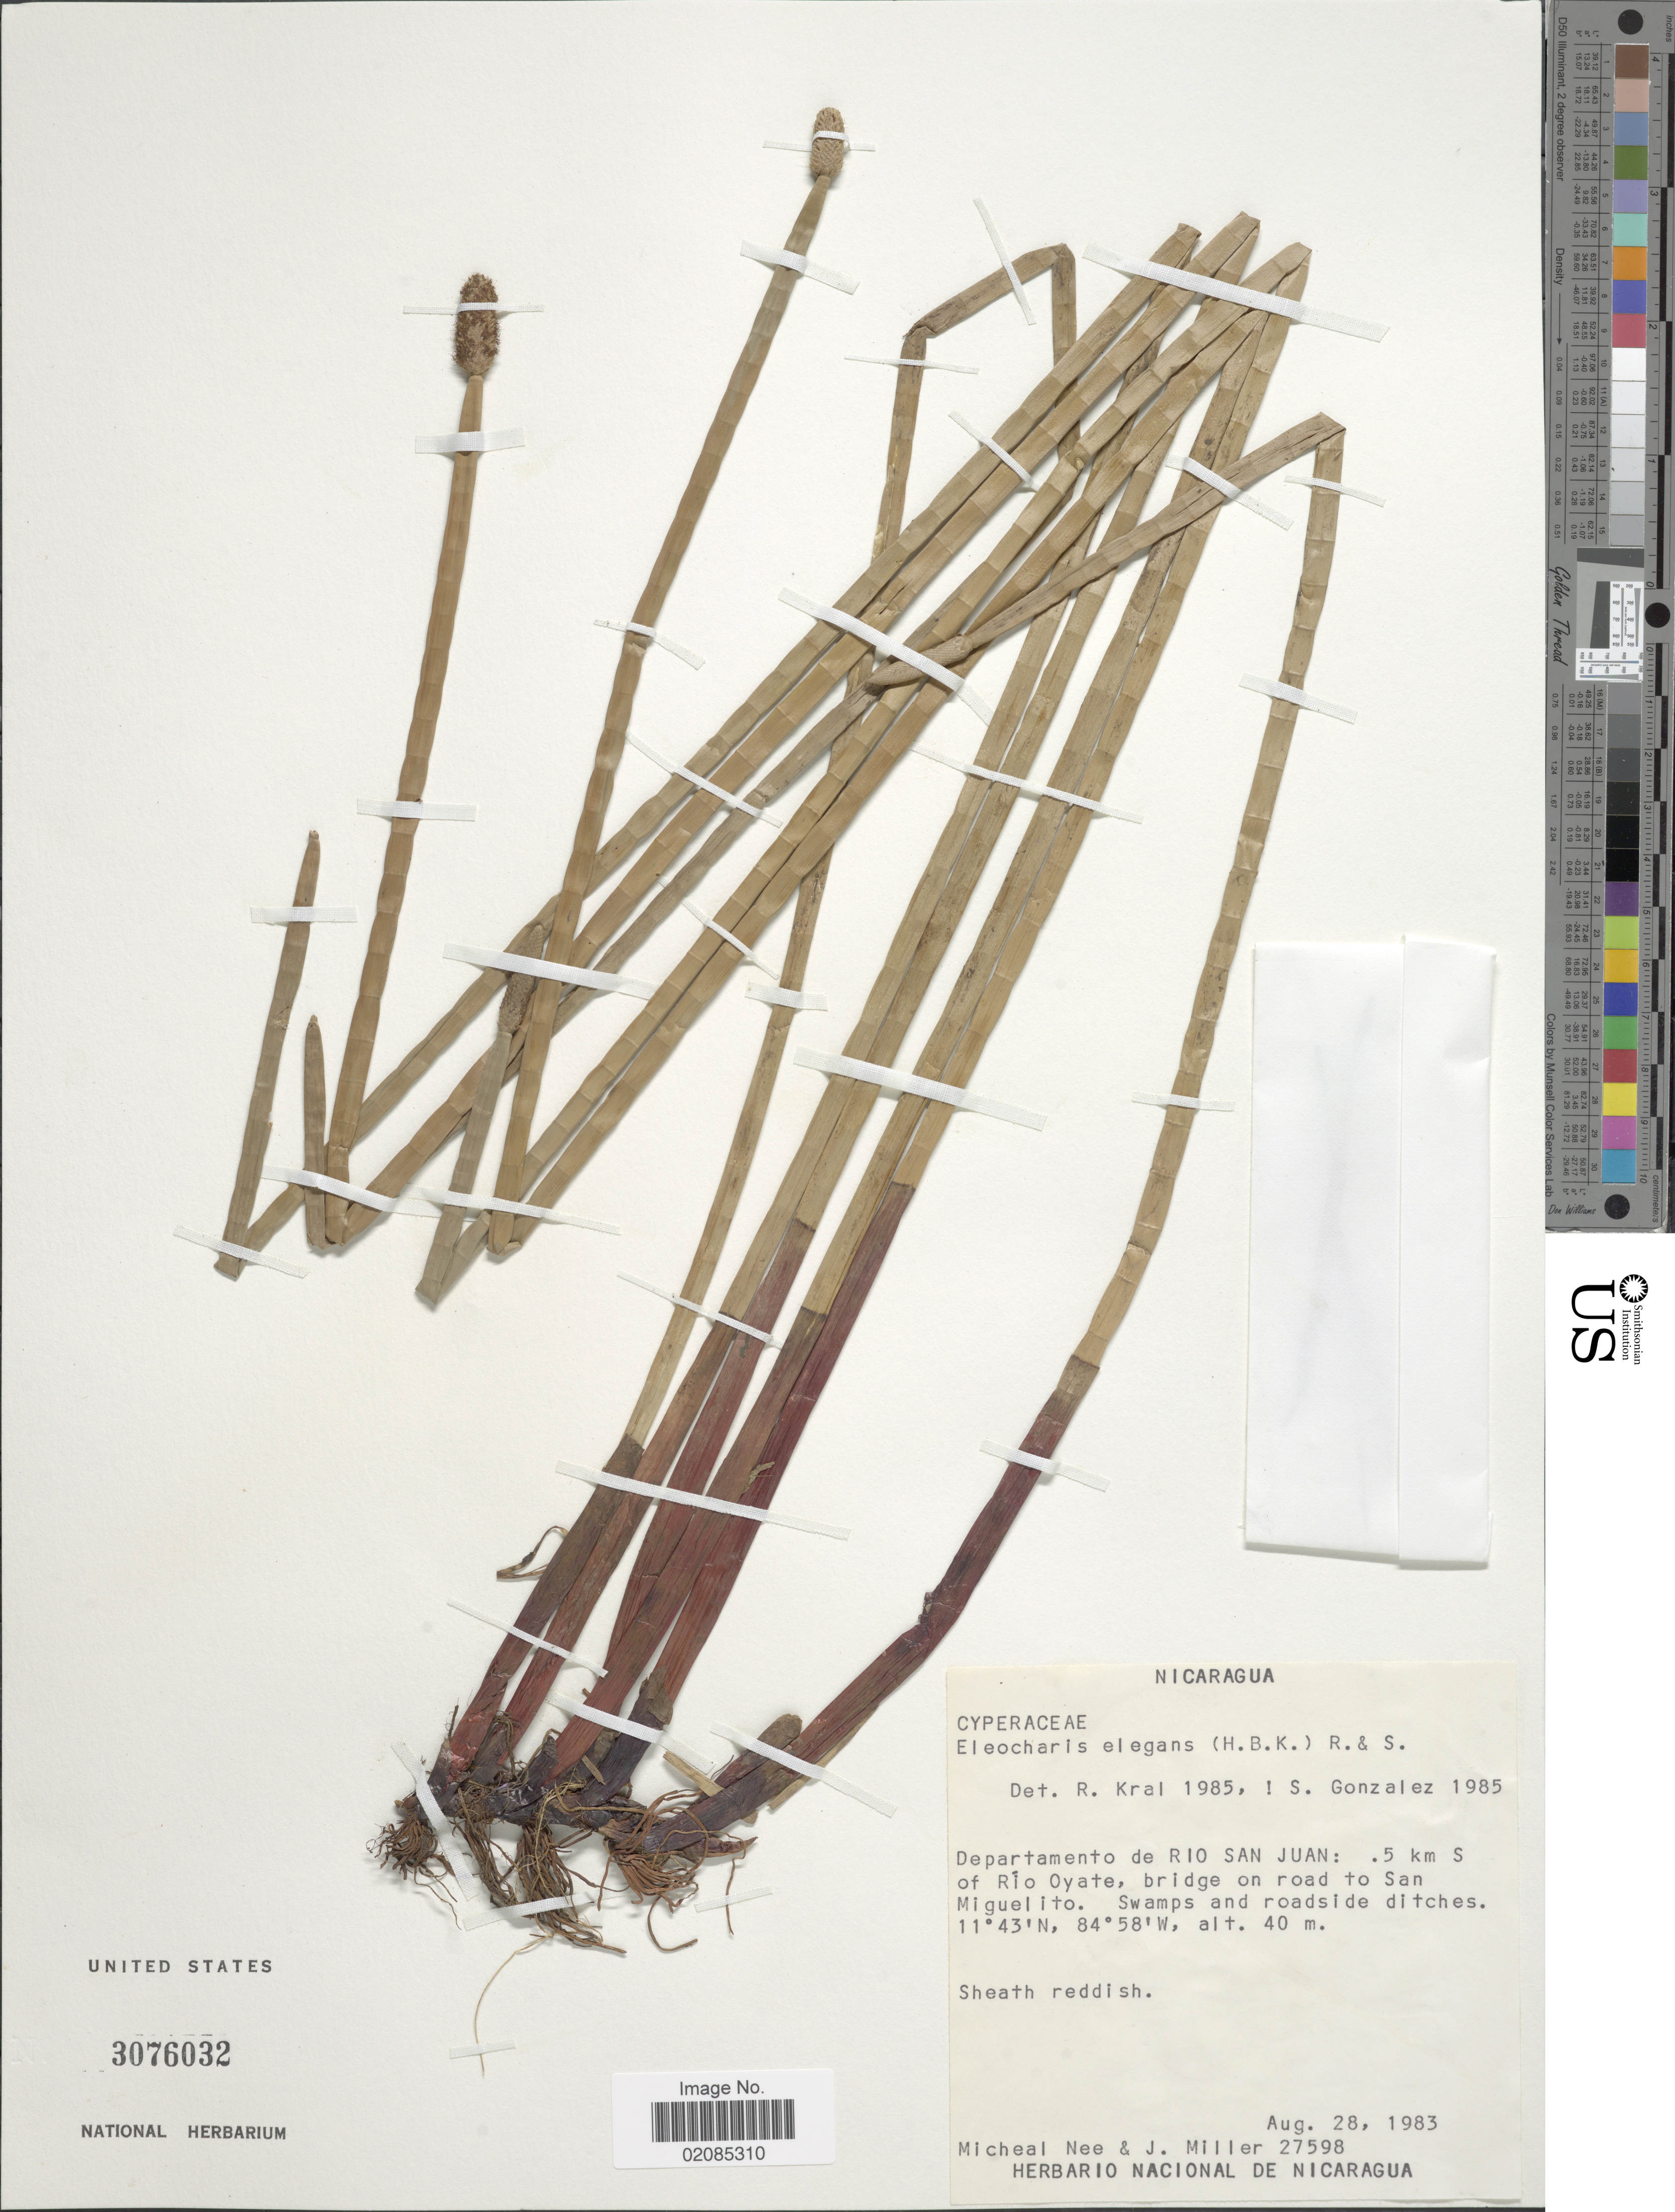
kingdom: Plantae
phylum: Tracheophyta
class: Liliopsida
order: Poales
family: Cyperaceae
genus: Eleocharis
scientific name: Eleocharis elegans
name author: (Kunth) Roem. & Schult.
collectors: M. Nee & J. Miller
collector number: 27598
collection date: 1983-08-28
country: Nicaragua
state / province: Rio San Juan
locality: Departamento de Rio San Juan: 0.5 km S of Rio Oyate, bridge on road to San Miguelito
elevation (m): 40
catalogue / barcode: US 3076032